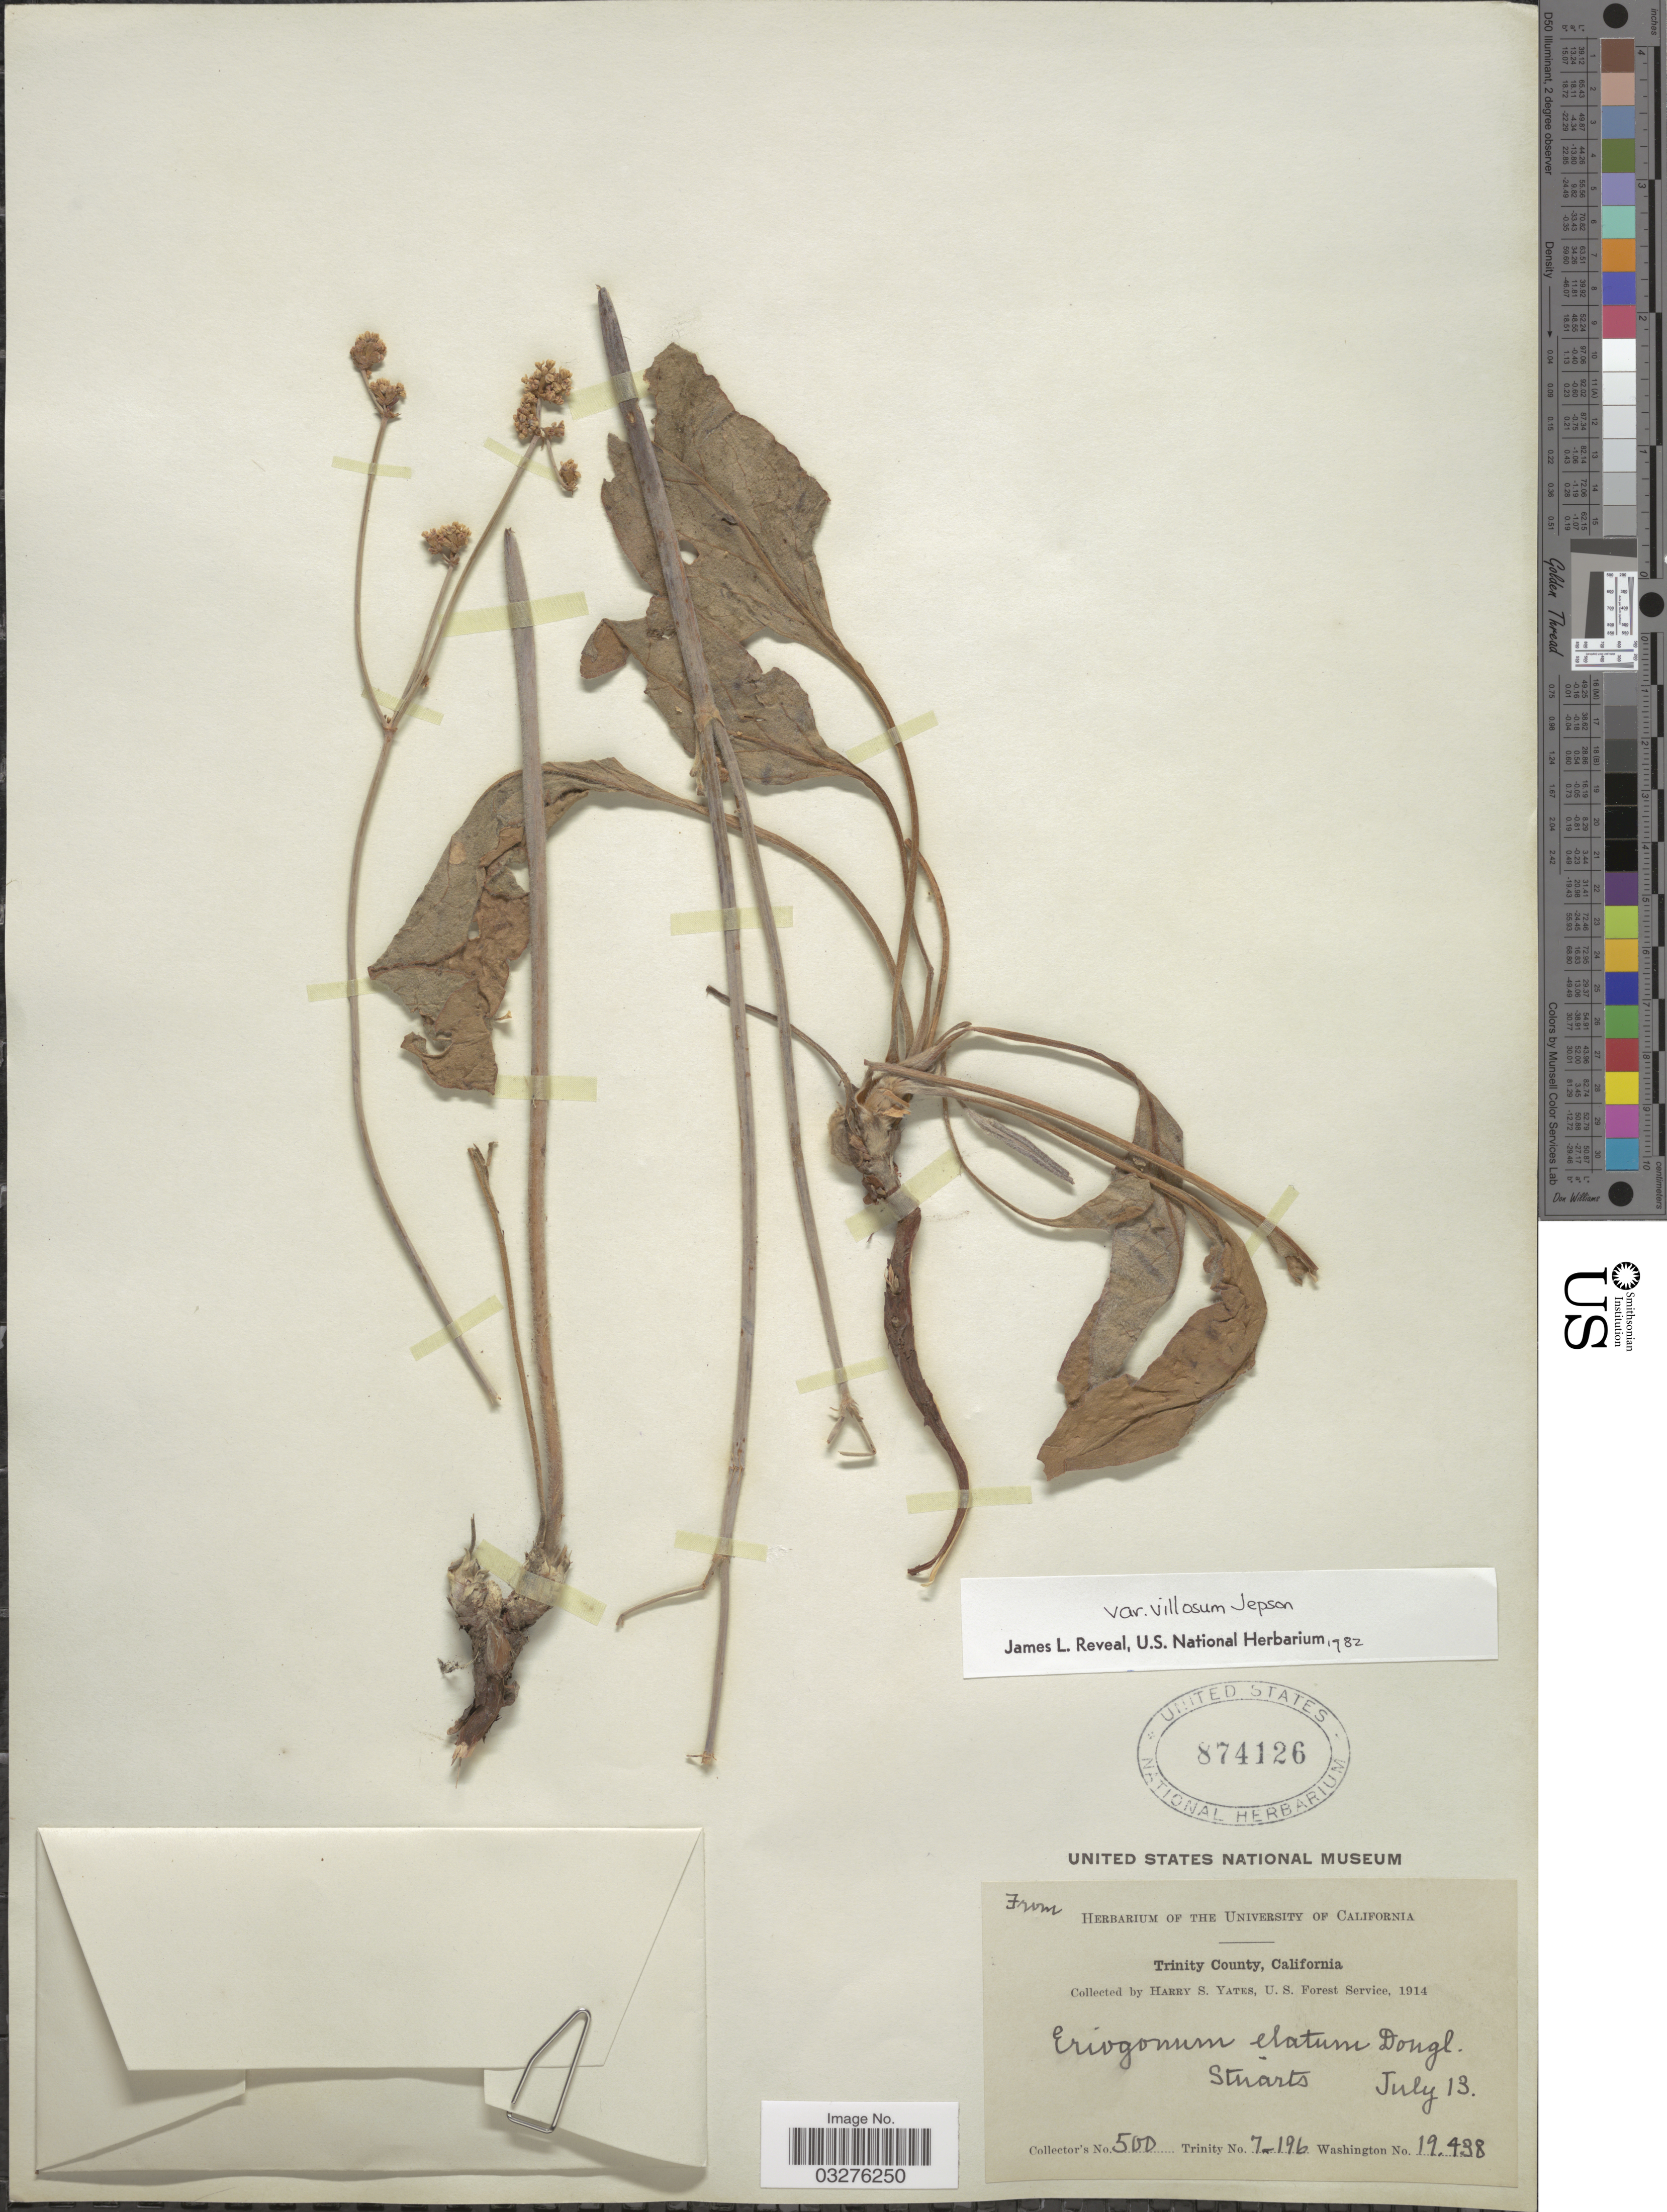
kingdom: Plantae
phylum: Tracheophyta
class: Magnoliopsida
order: Caryophyllales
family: Polygonaceae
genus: Eriogonum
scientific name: Eriogonum elatum var. villosum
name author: Jeps.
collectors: H. S. Yates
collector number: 500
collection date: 1914-07-13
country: United States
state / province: California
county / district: Trinity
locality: Trinity County, Stuarts.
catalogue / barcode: US 874126